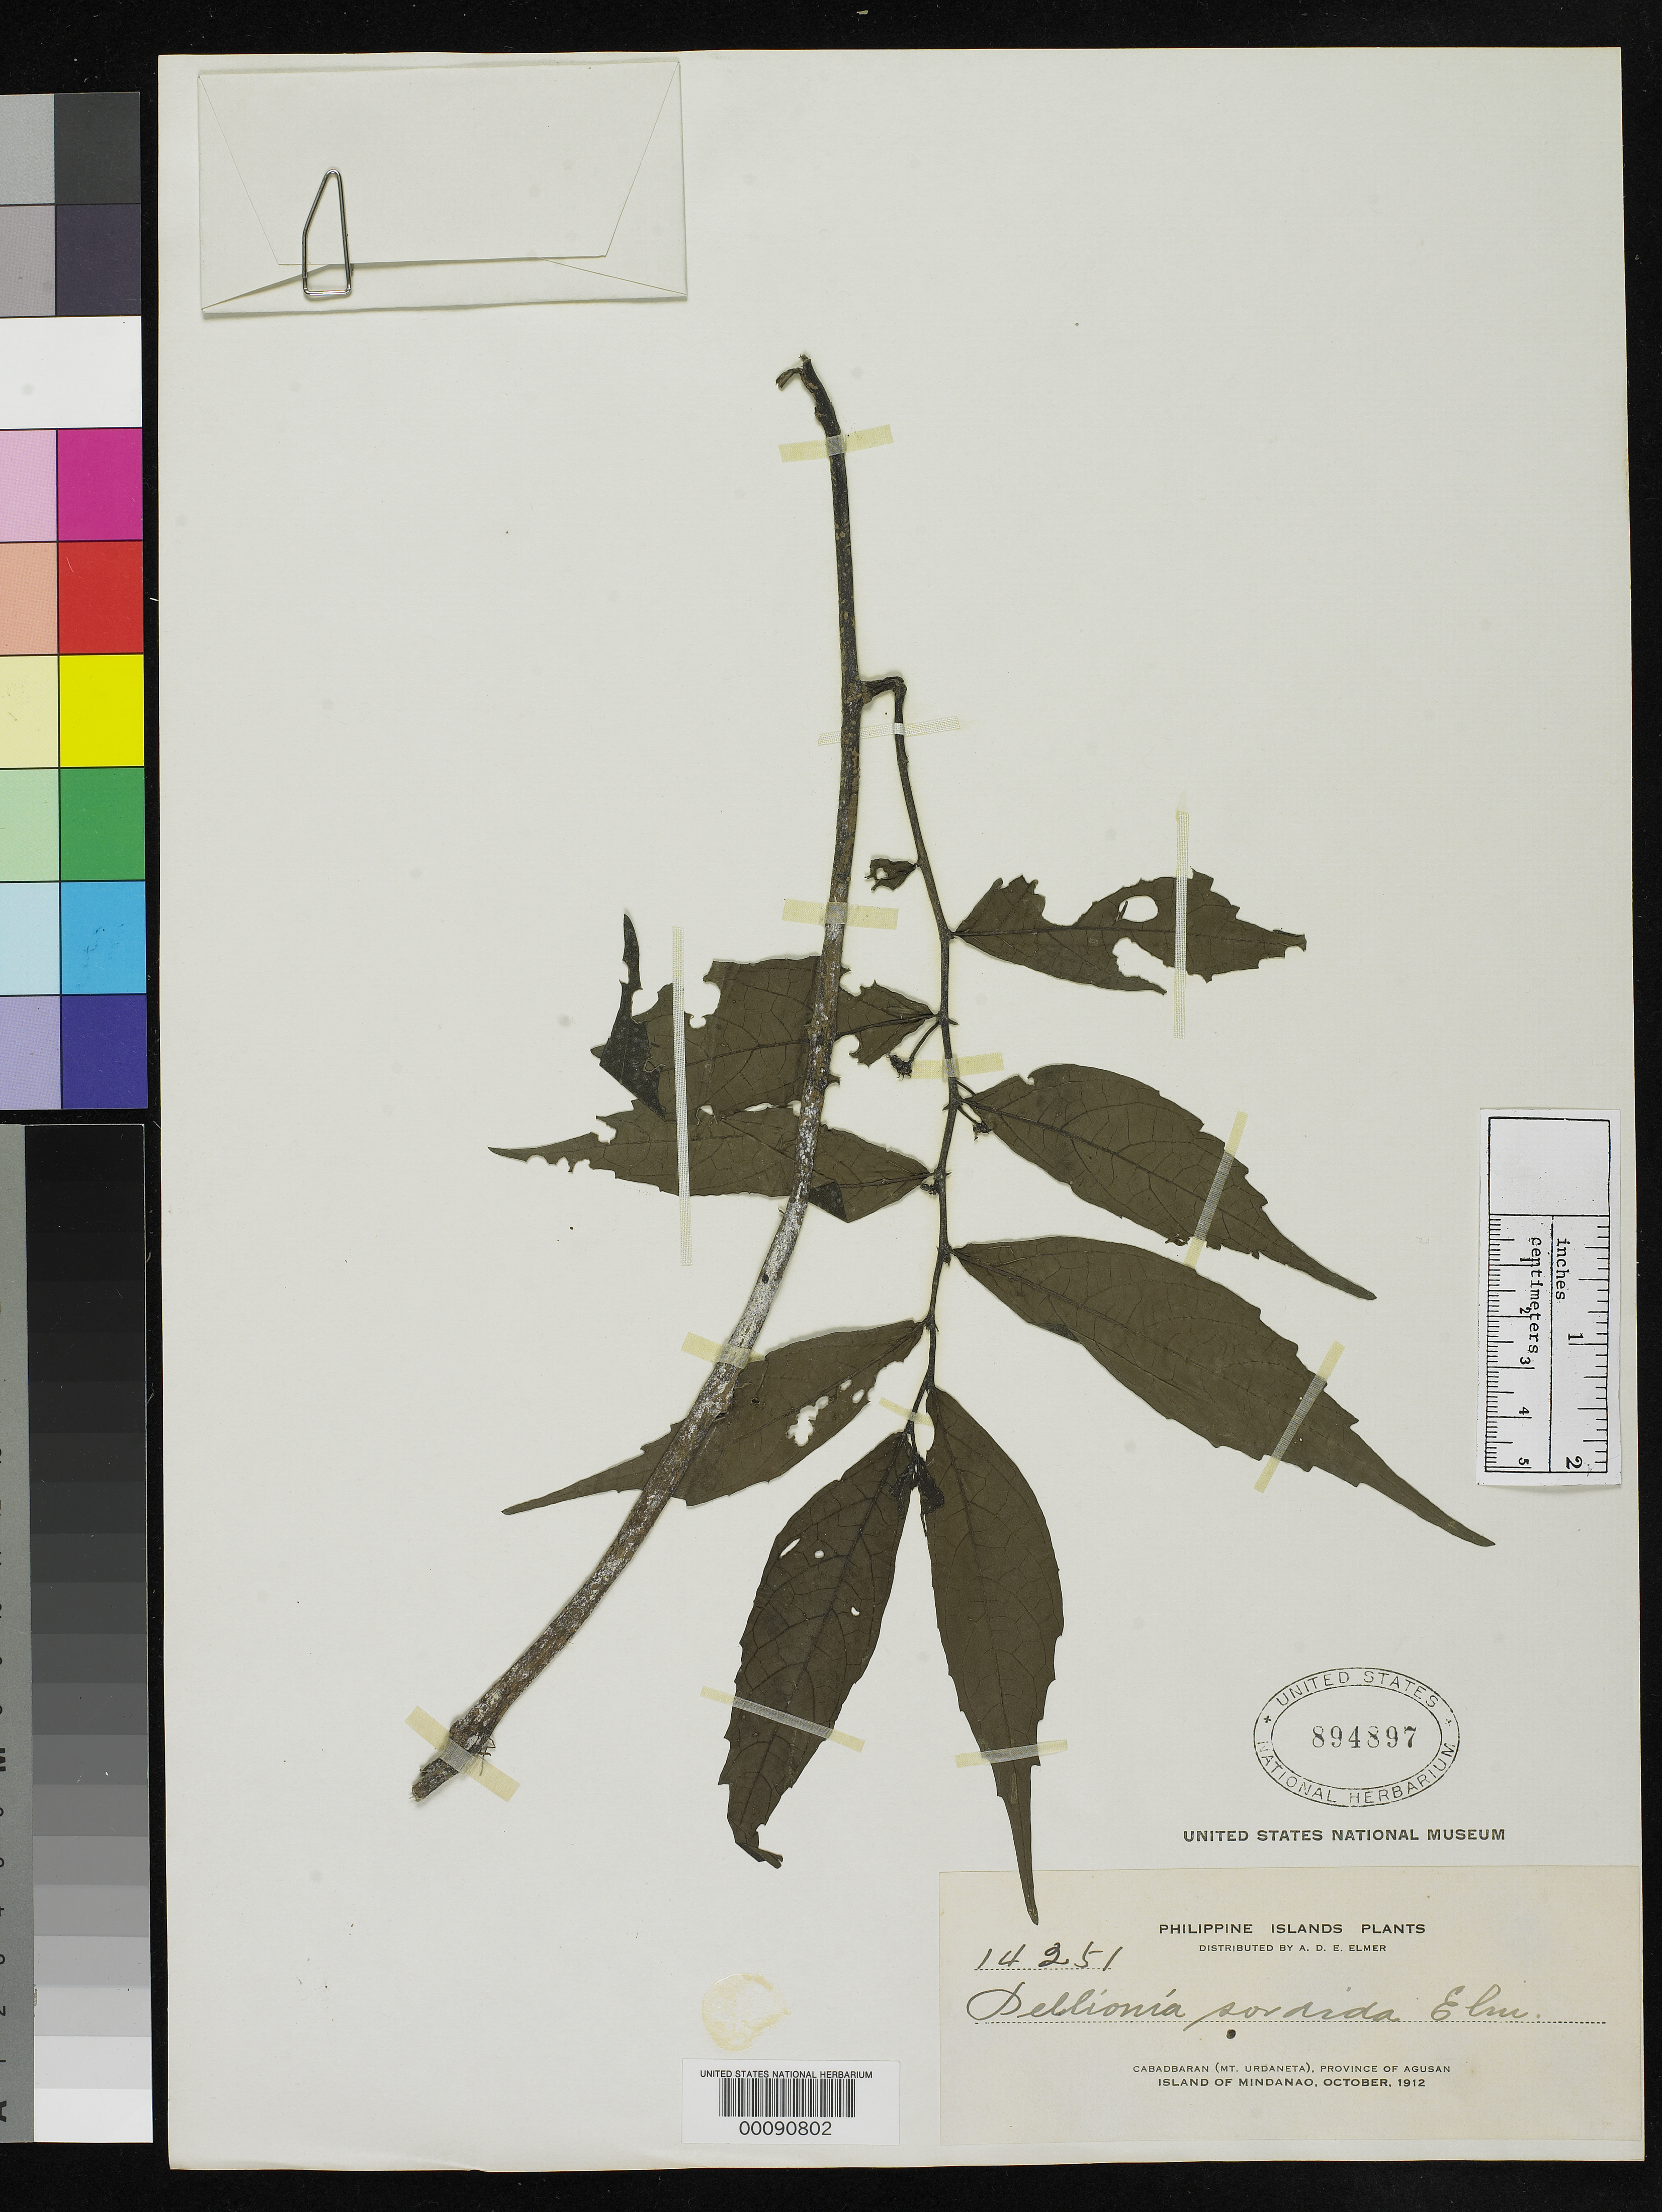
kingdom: Plantae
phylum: Tracheophyta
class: Magnoliopsida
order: Rosales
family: Urticaceae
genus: Pellionia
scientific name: Pellionia sordida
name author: Elmer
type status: Isotype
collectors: A. D. E. Elmer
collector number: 14251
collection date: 1912-10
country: Philippines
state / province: Caraga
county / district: Agusan del Norte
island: Mindanao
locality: Cabadbaran (Mt. Urdaneta), Province of Agusan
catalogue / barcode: US 894897